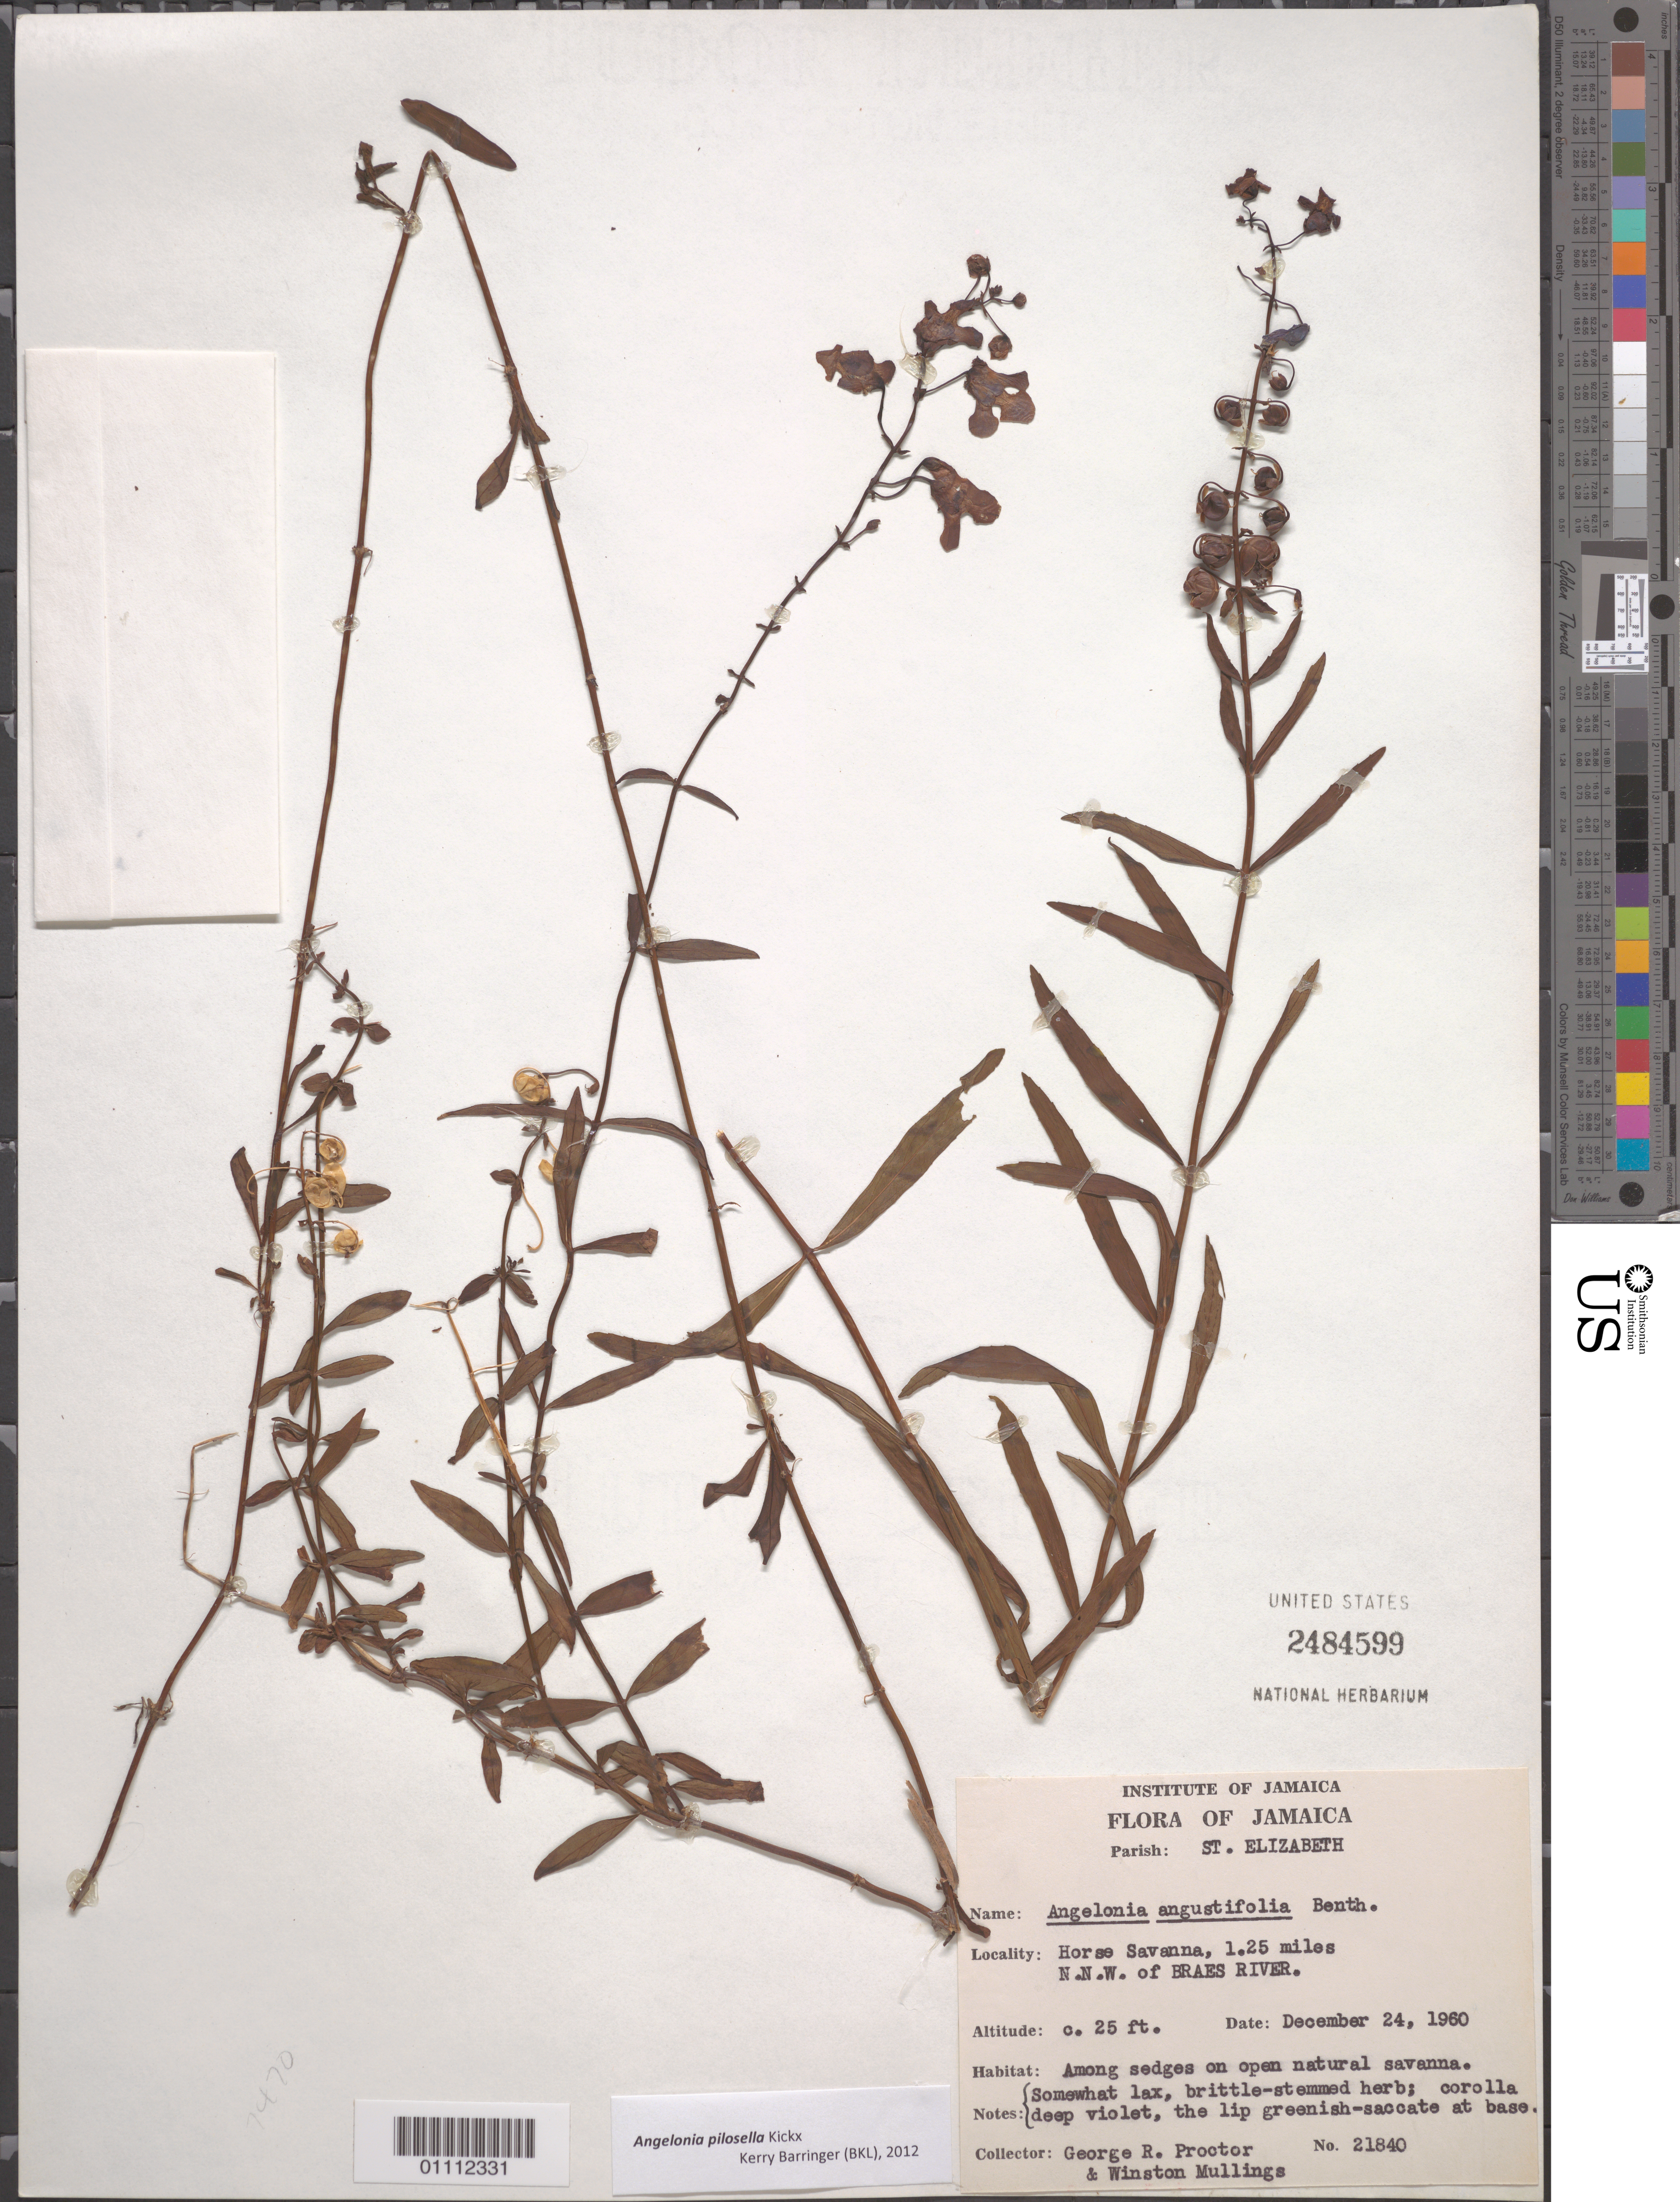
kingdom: Plantae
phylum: Tracheophyta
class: Magnoliopsida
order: Lamiales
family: Plantaginaceae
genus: Angelonia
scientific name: Angelonia pilosella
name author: J. Kickx f.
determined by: Barringer, K.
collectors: G. R. Proctor & W. Mullings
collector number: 21840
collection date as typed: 24 Dec 1960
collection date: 1960-12-24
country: Jamaica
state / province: Saint Elizabeth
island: Jamaica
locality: Horse Savanna, 1.25 miles NNW of Braes River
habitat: Among sedges on open natural savanna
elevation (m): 8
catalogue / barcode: US 2484599